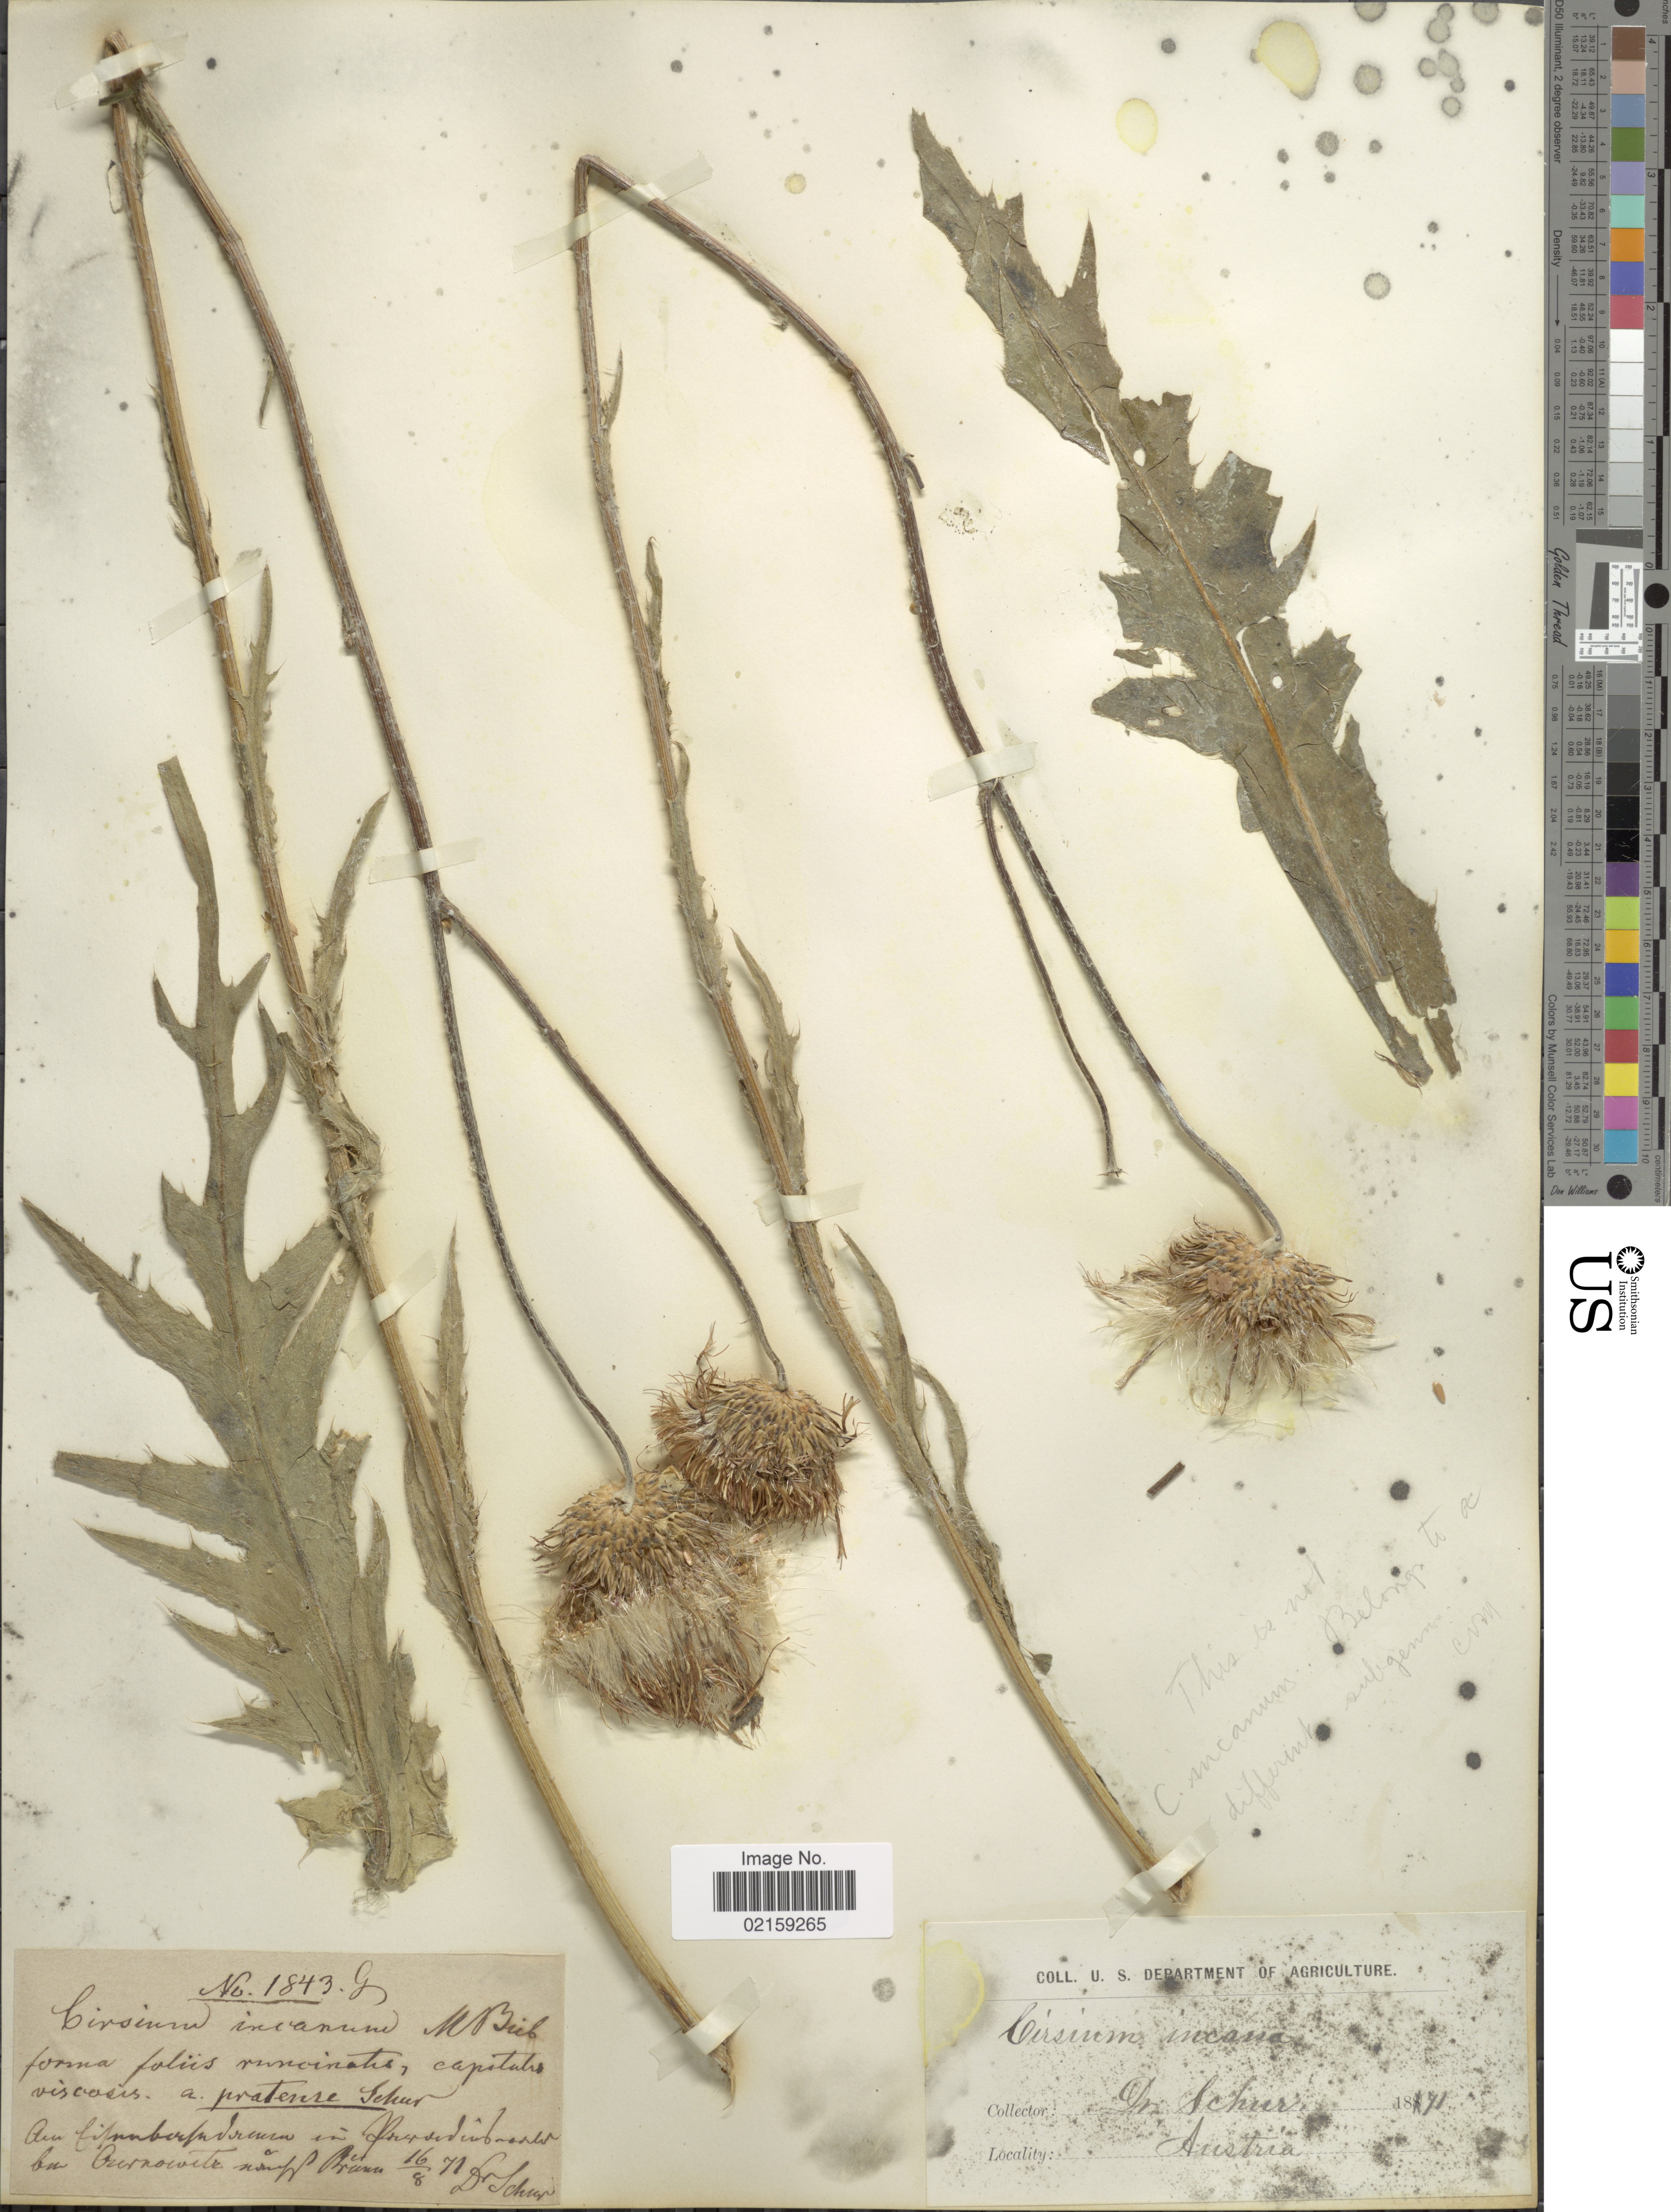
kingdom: Plantae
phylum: Tracheophyta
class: Magnoliopsida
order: Asterales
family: Asteraceae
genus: Cirsium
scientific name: Cirsium sp.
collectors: Schur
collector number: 1843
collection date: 1871-08-16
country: Austria